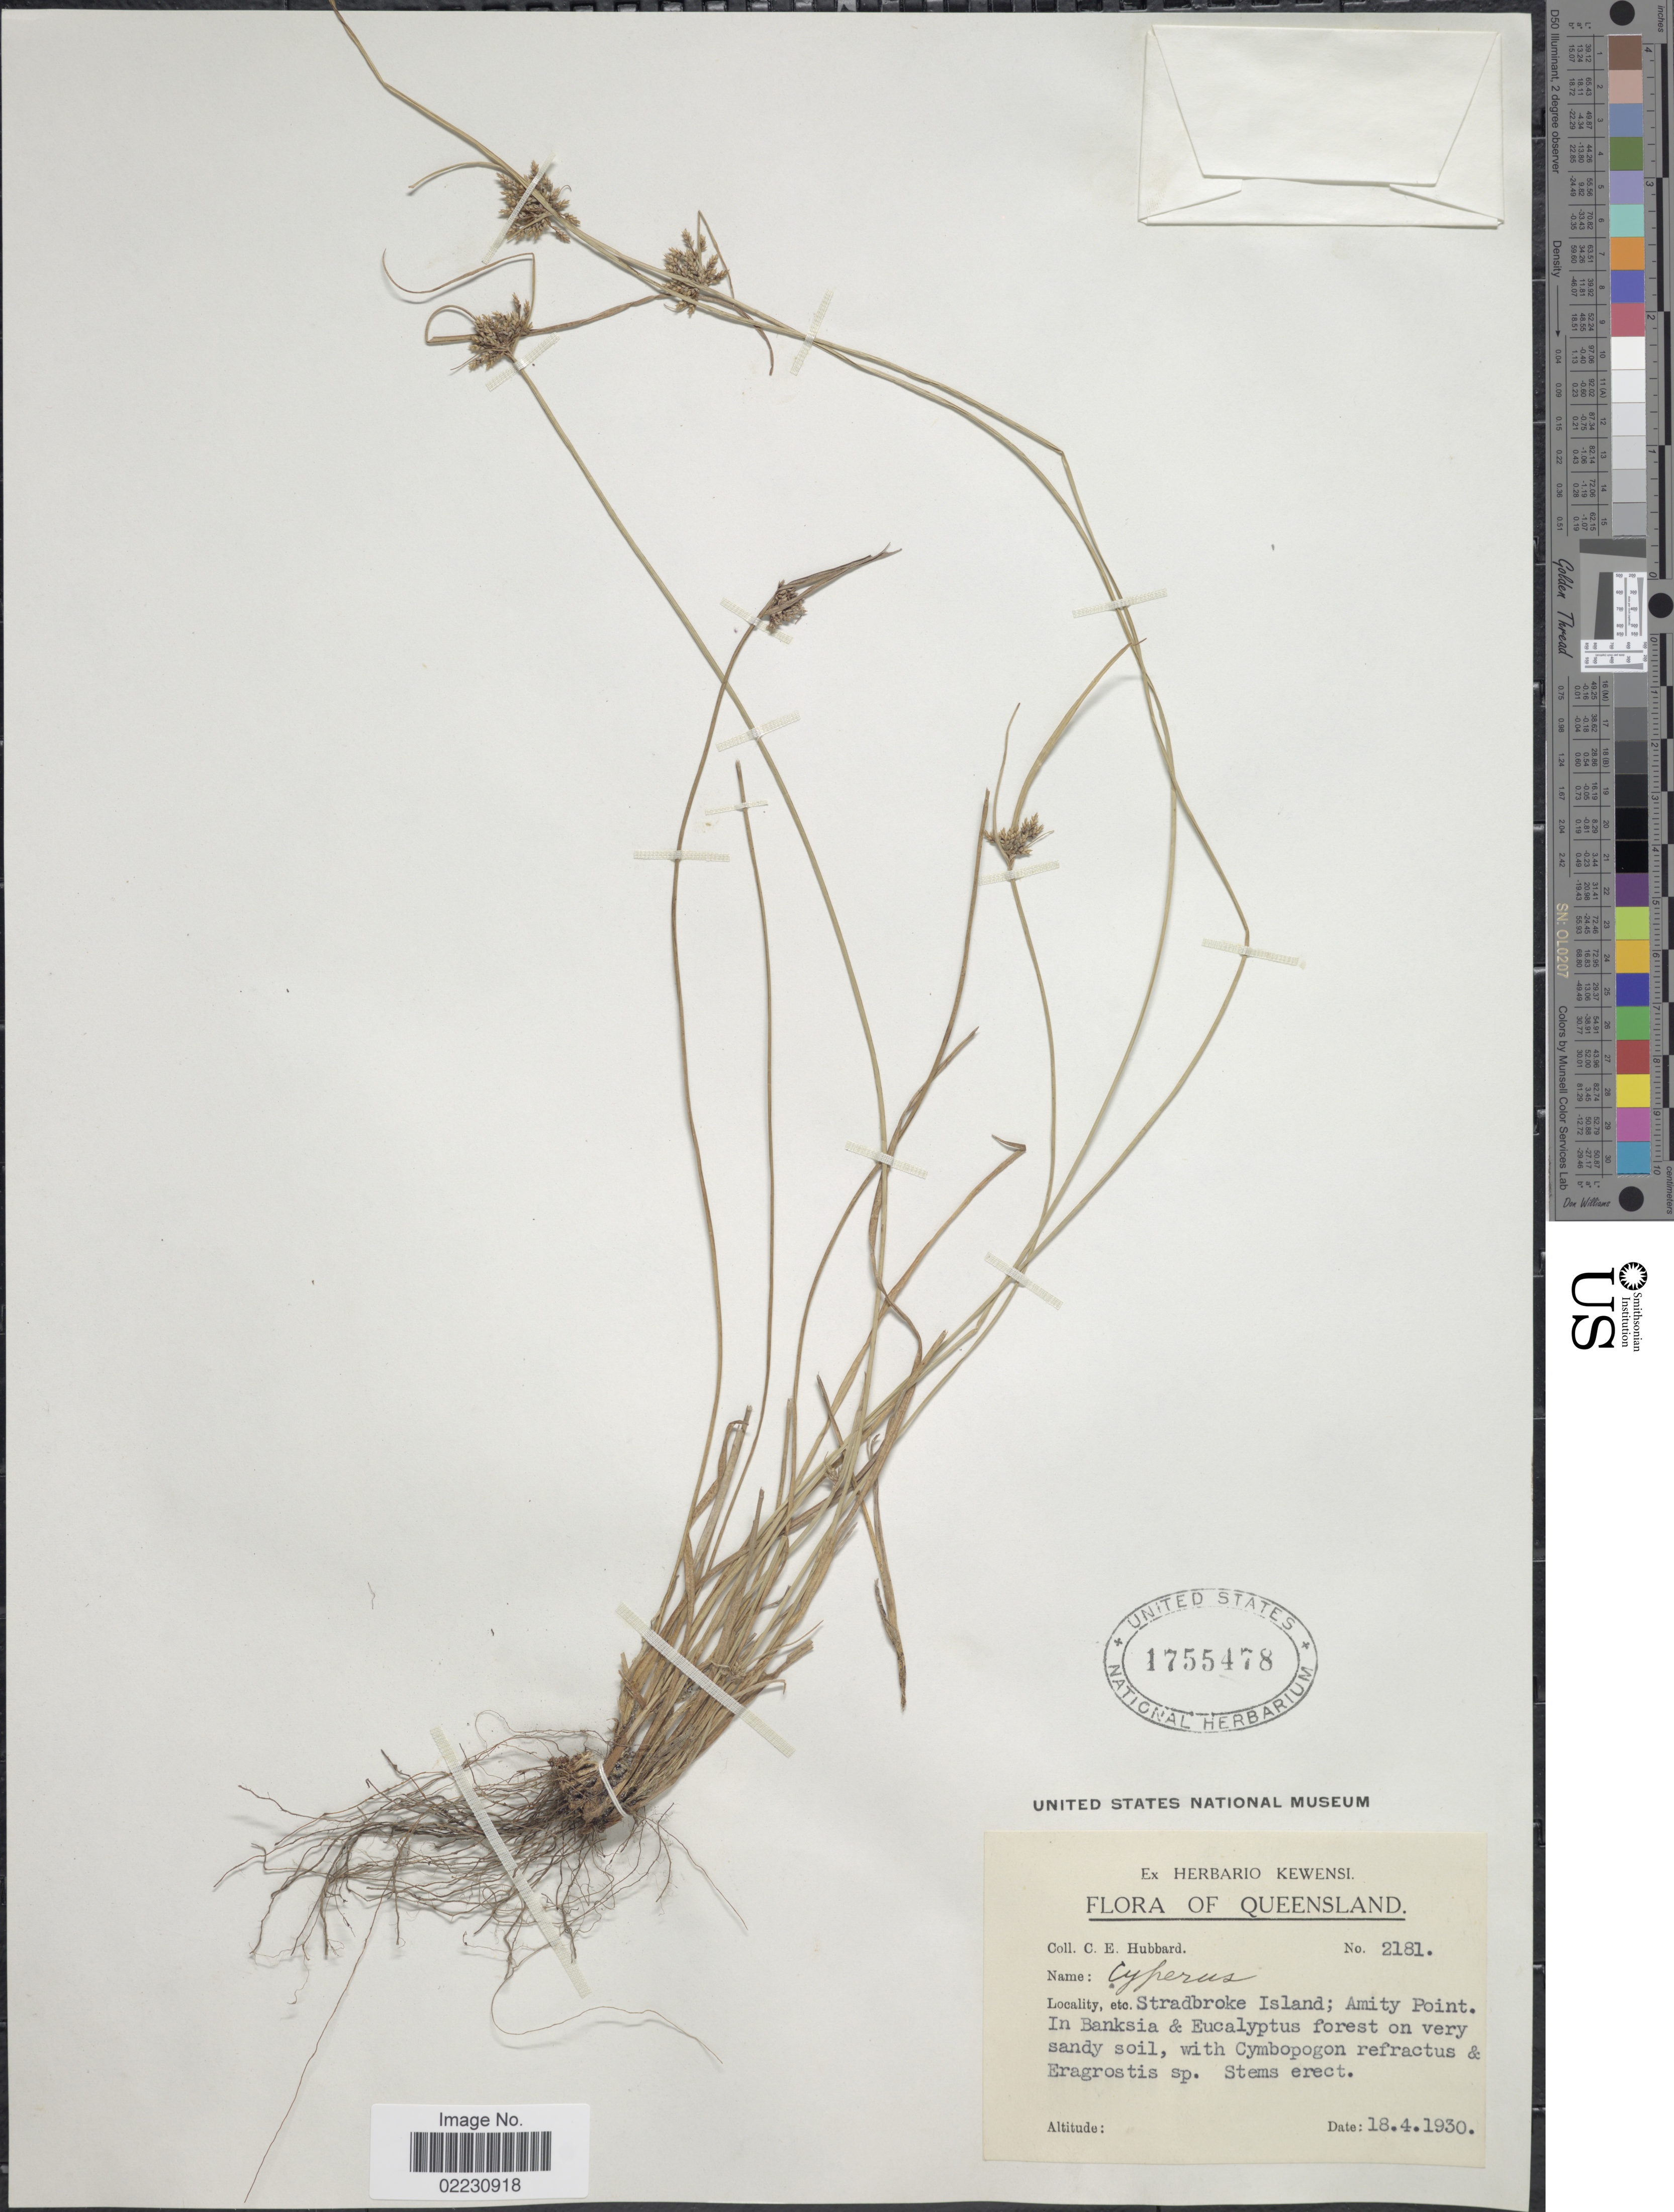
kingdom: Plantae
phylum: Tracheophyta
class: Liliopsida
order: Poales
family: Cyperaceae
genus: Cyperus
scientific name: Cyperus stradbrokensis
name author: Domin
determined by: Strong, Mark T., (BOT), Smithsonian Institution - National Museum of Natural History (UNITED STATES)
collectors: C. E. Hubbard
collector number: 2181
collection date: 1930-04-18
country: Australia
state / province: Queensland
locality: Stradbroke Island, Amity Point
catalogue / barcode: US 1755478